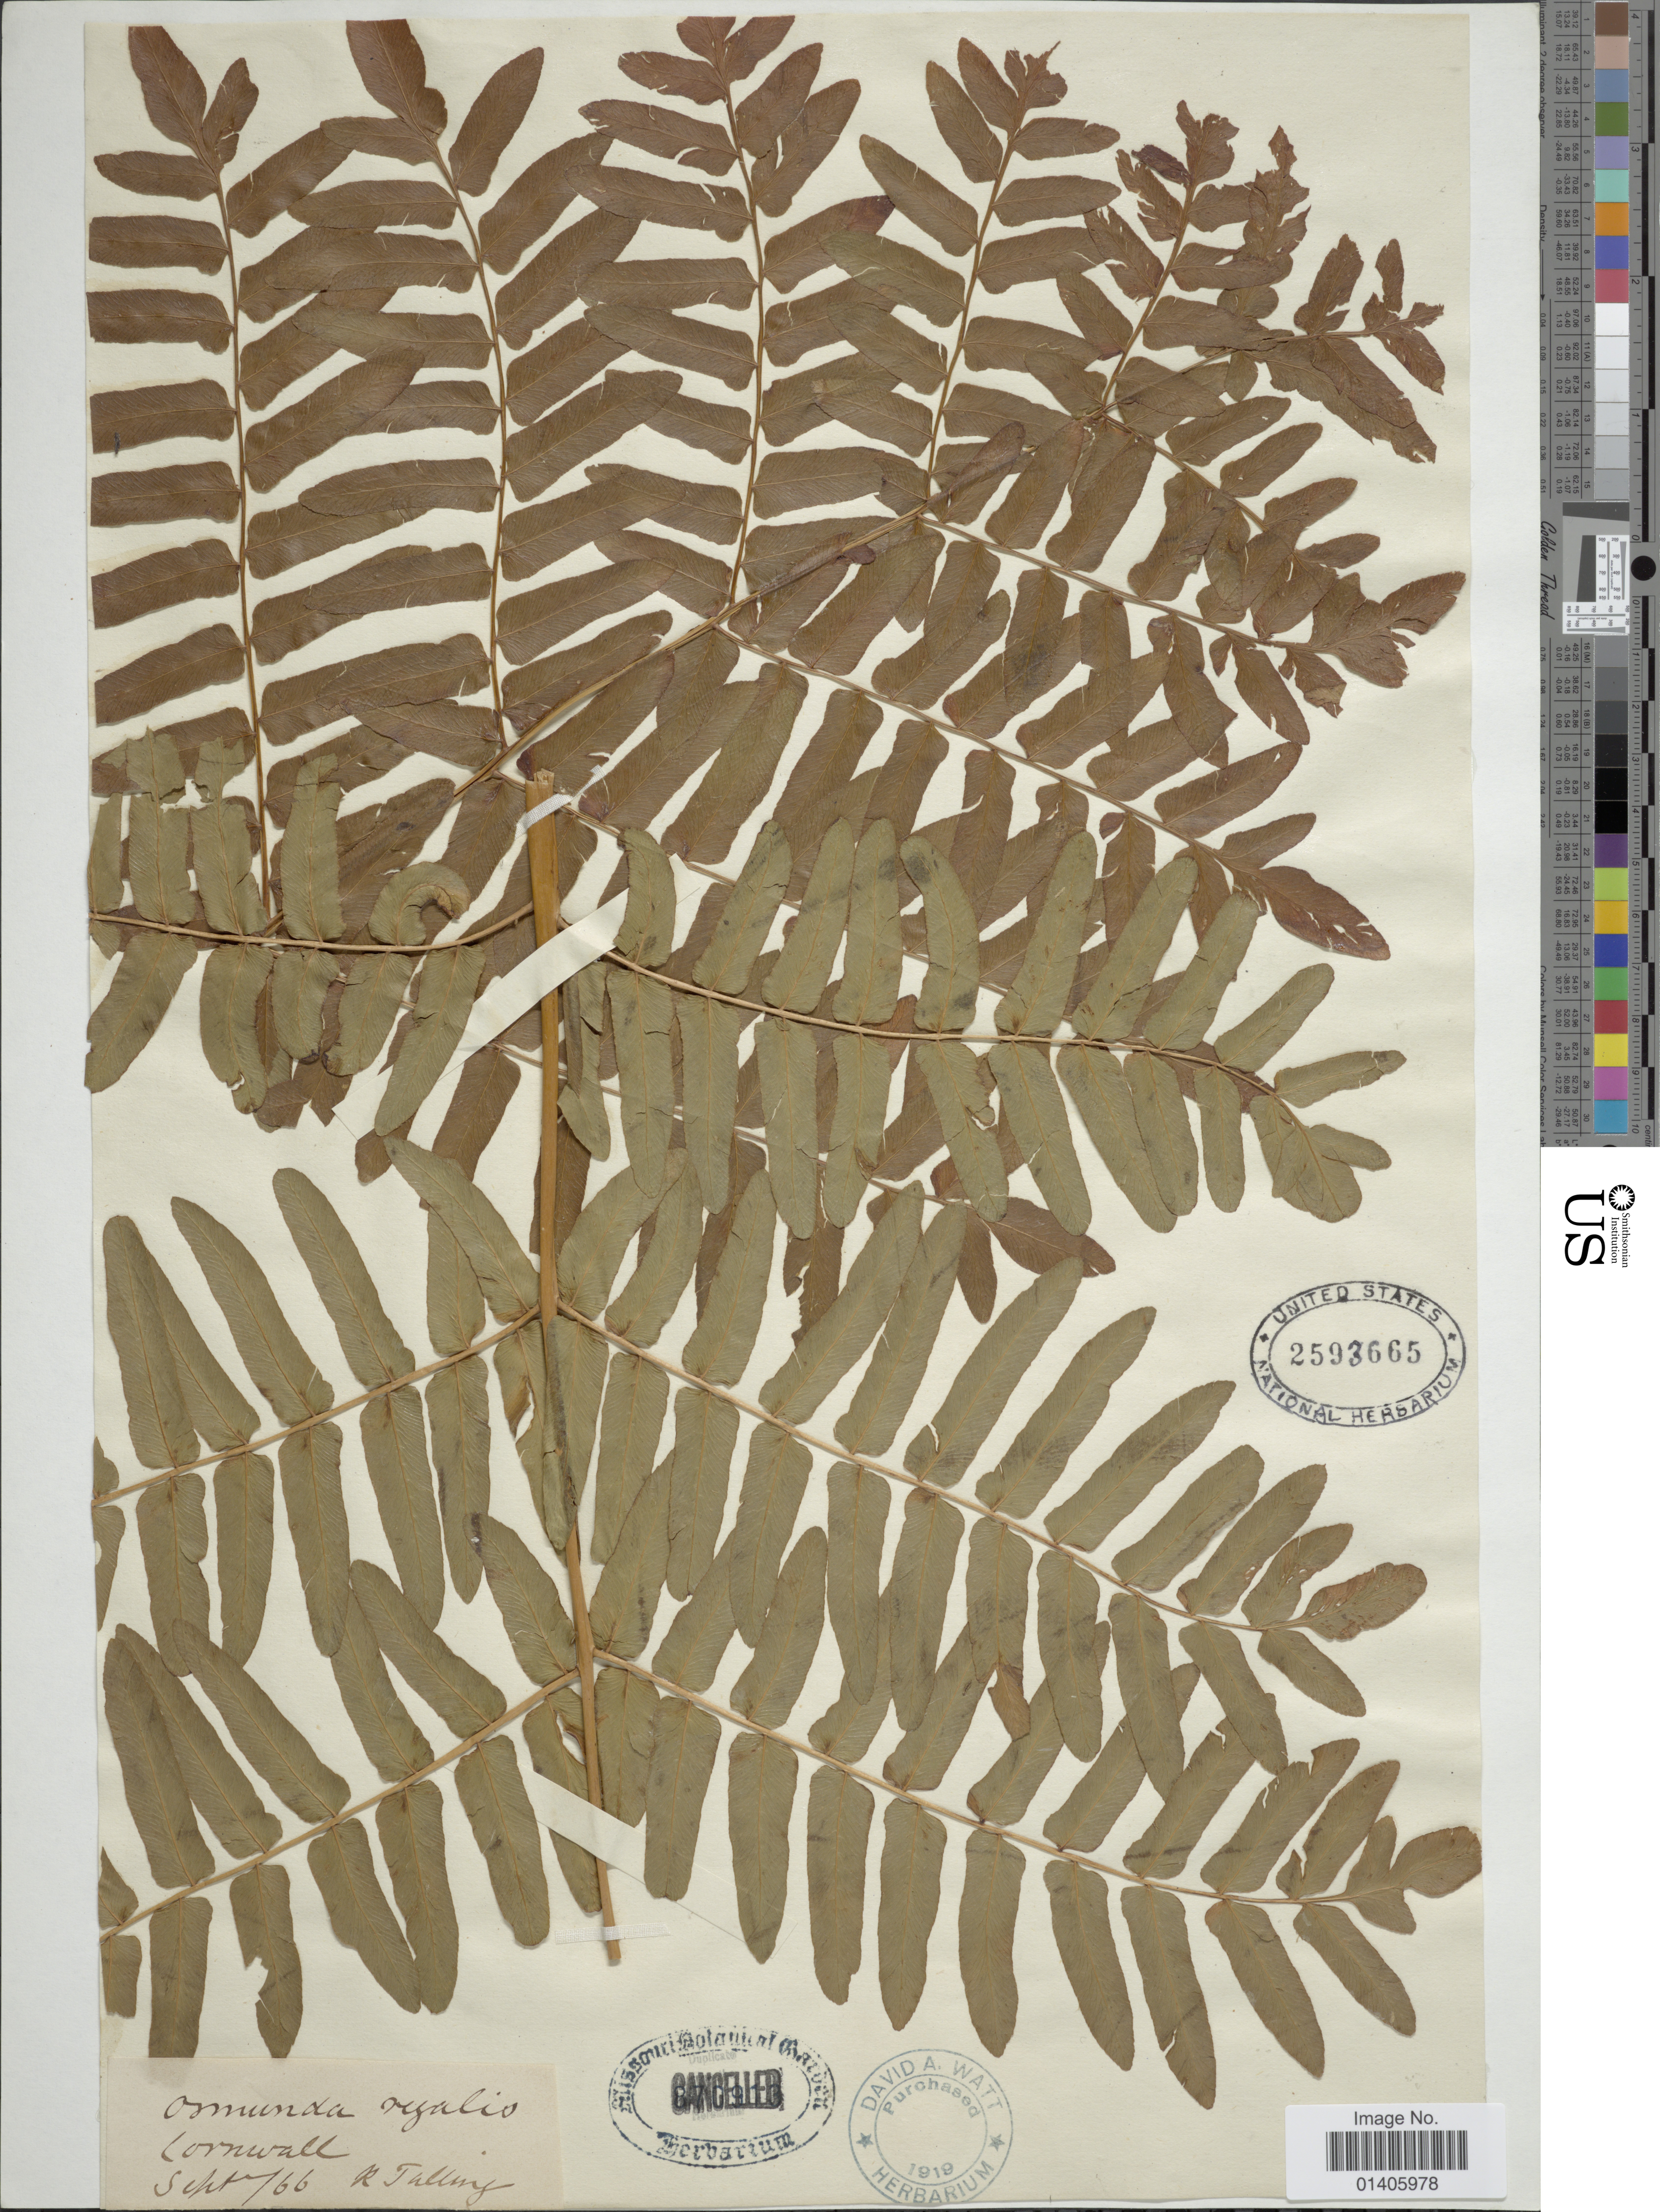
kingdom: Plantae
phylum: Tracheophyta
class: Polypodiopsida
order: Osmundales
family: Osmundaceae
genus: Osmunda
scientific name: Osmunda regalis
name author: L.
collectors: R. Talling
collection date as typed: Transcribed d/m/y: /9/66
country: United Kingdom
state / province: England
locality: Cornwall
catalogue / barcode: US 2593665